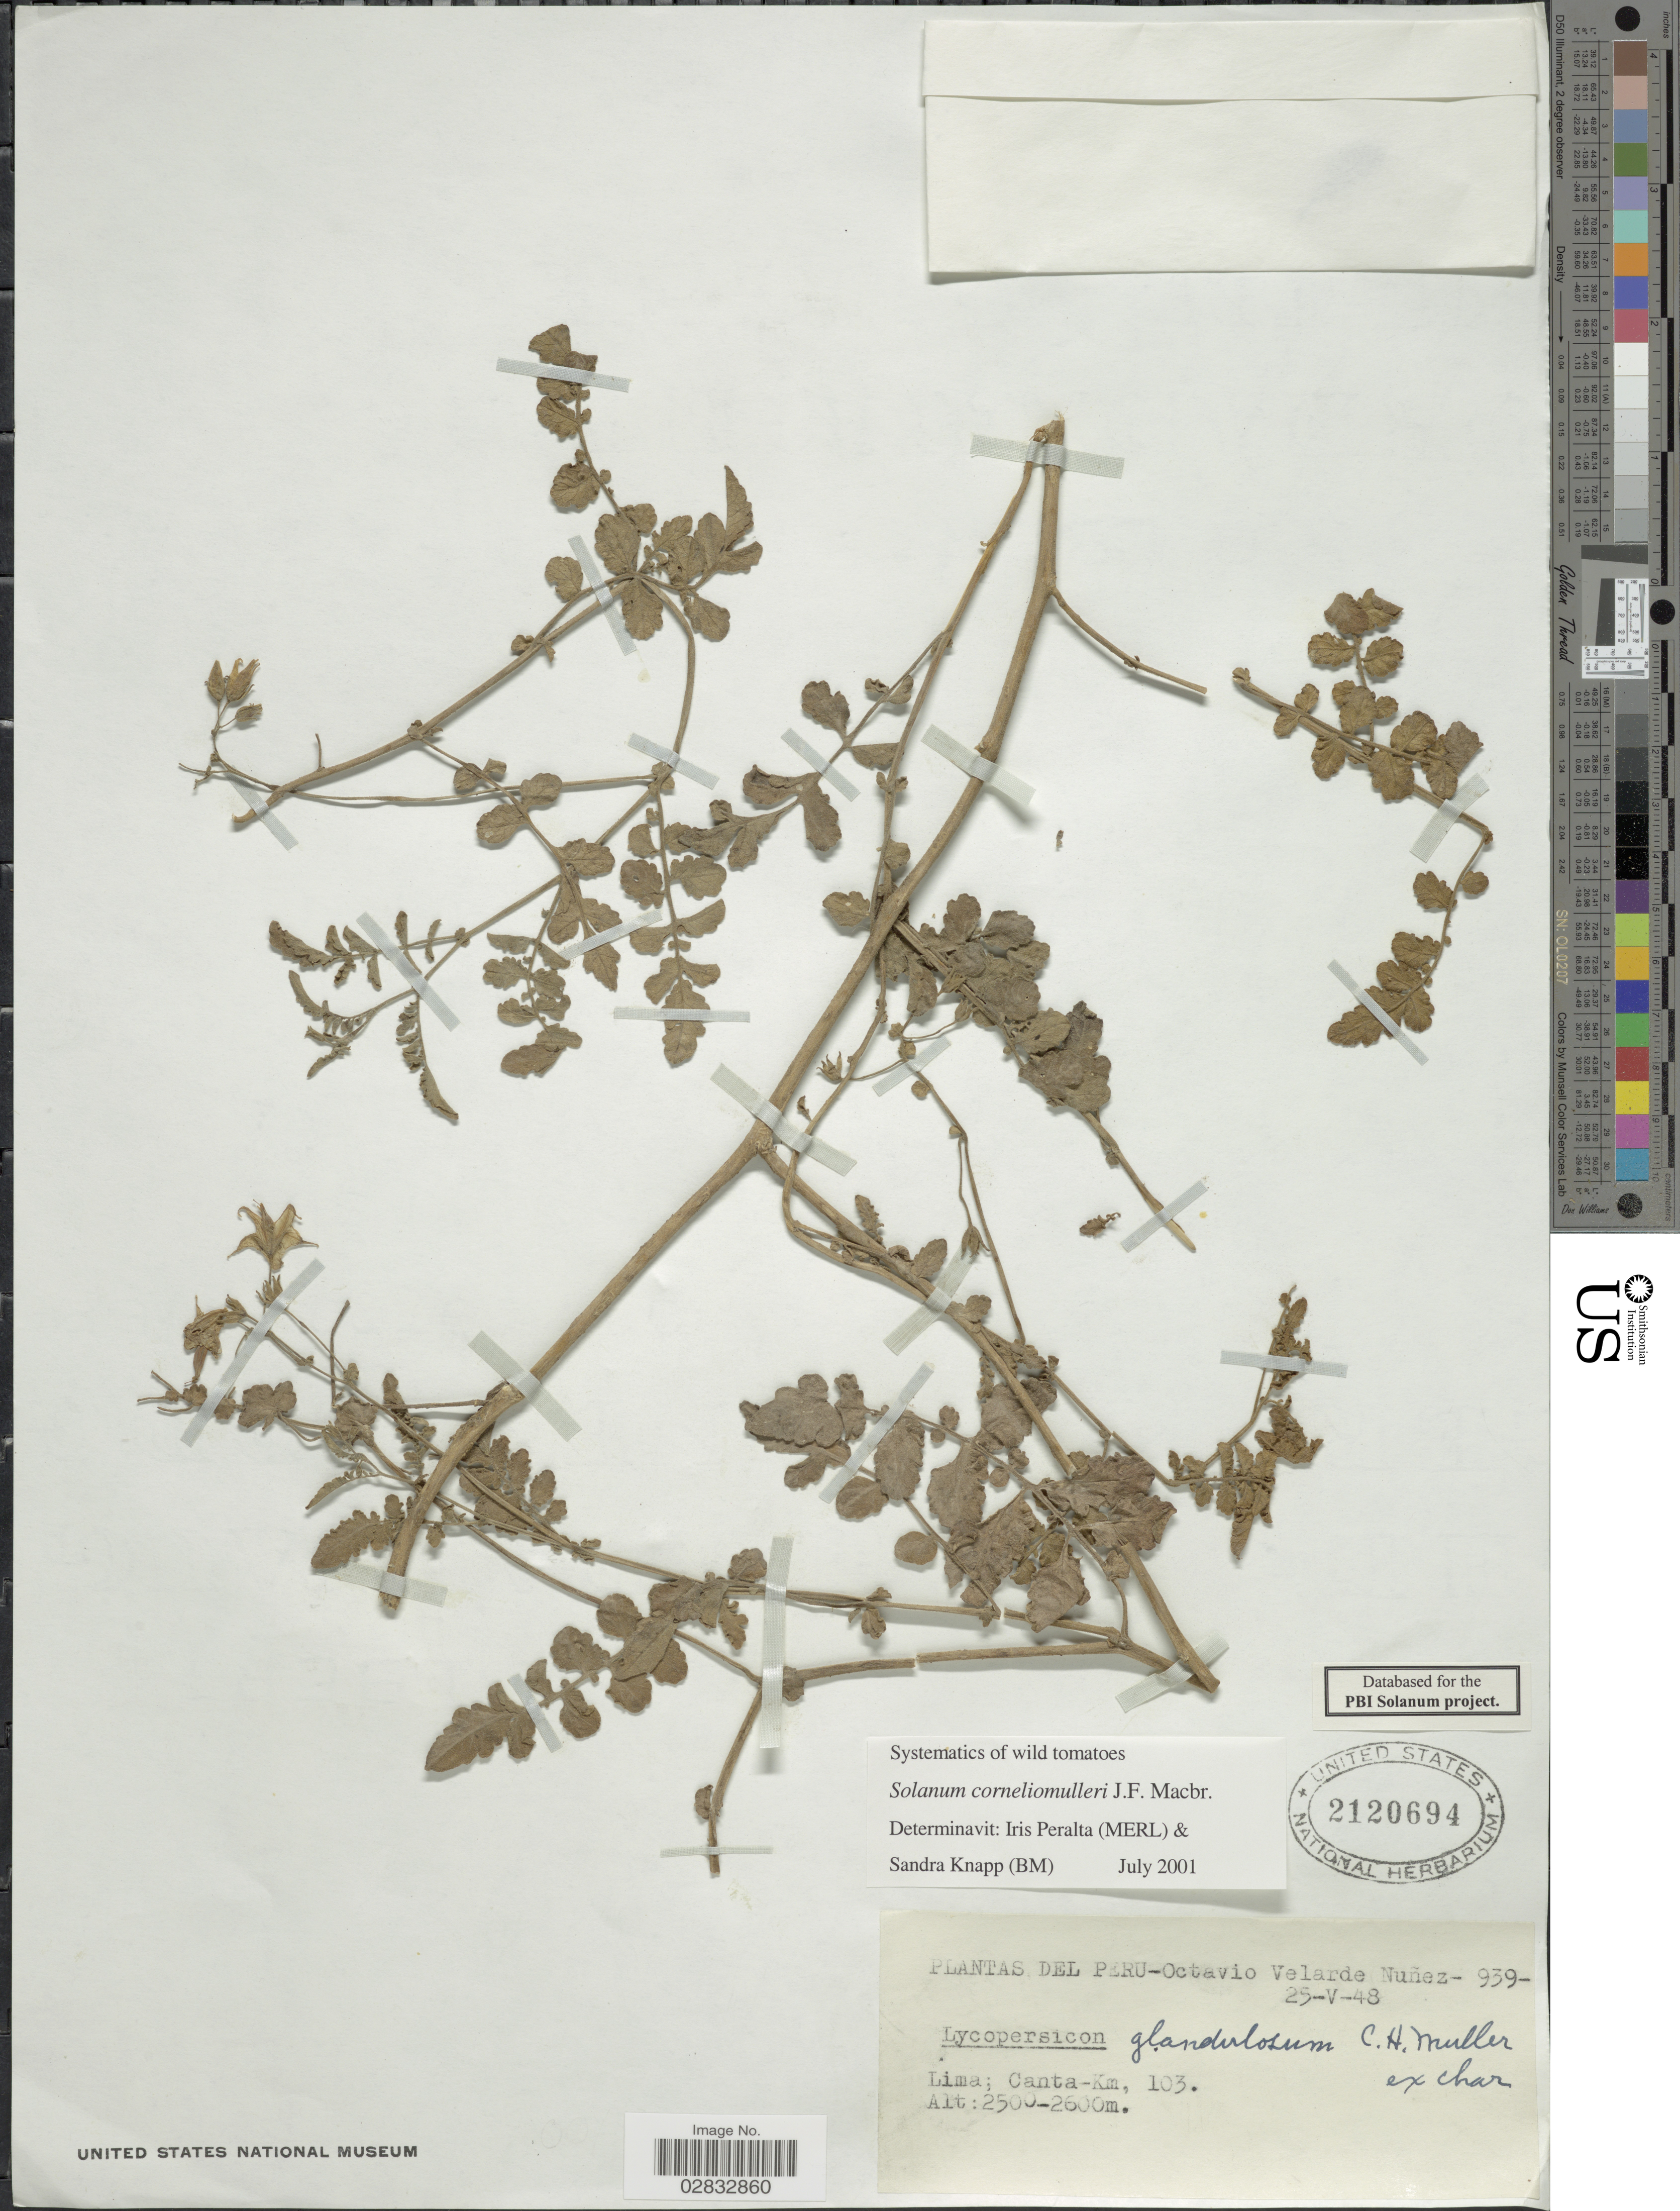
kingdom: Plantae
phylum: Tracheophyta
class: Magnoliopsida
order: Solanales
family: Solanaceae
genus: Solanum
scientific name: Solanum corneliomulleri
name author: J.F. Macbr.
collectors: O. Nuñez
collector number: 939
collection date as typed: Transcribed d/m/y: 25/5/48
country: Peru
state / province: Lima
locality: Canta- KM, 103.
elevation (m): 2500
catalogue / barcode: US 2120694